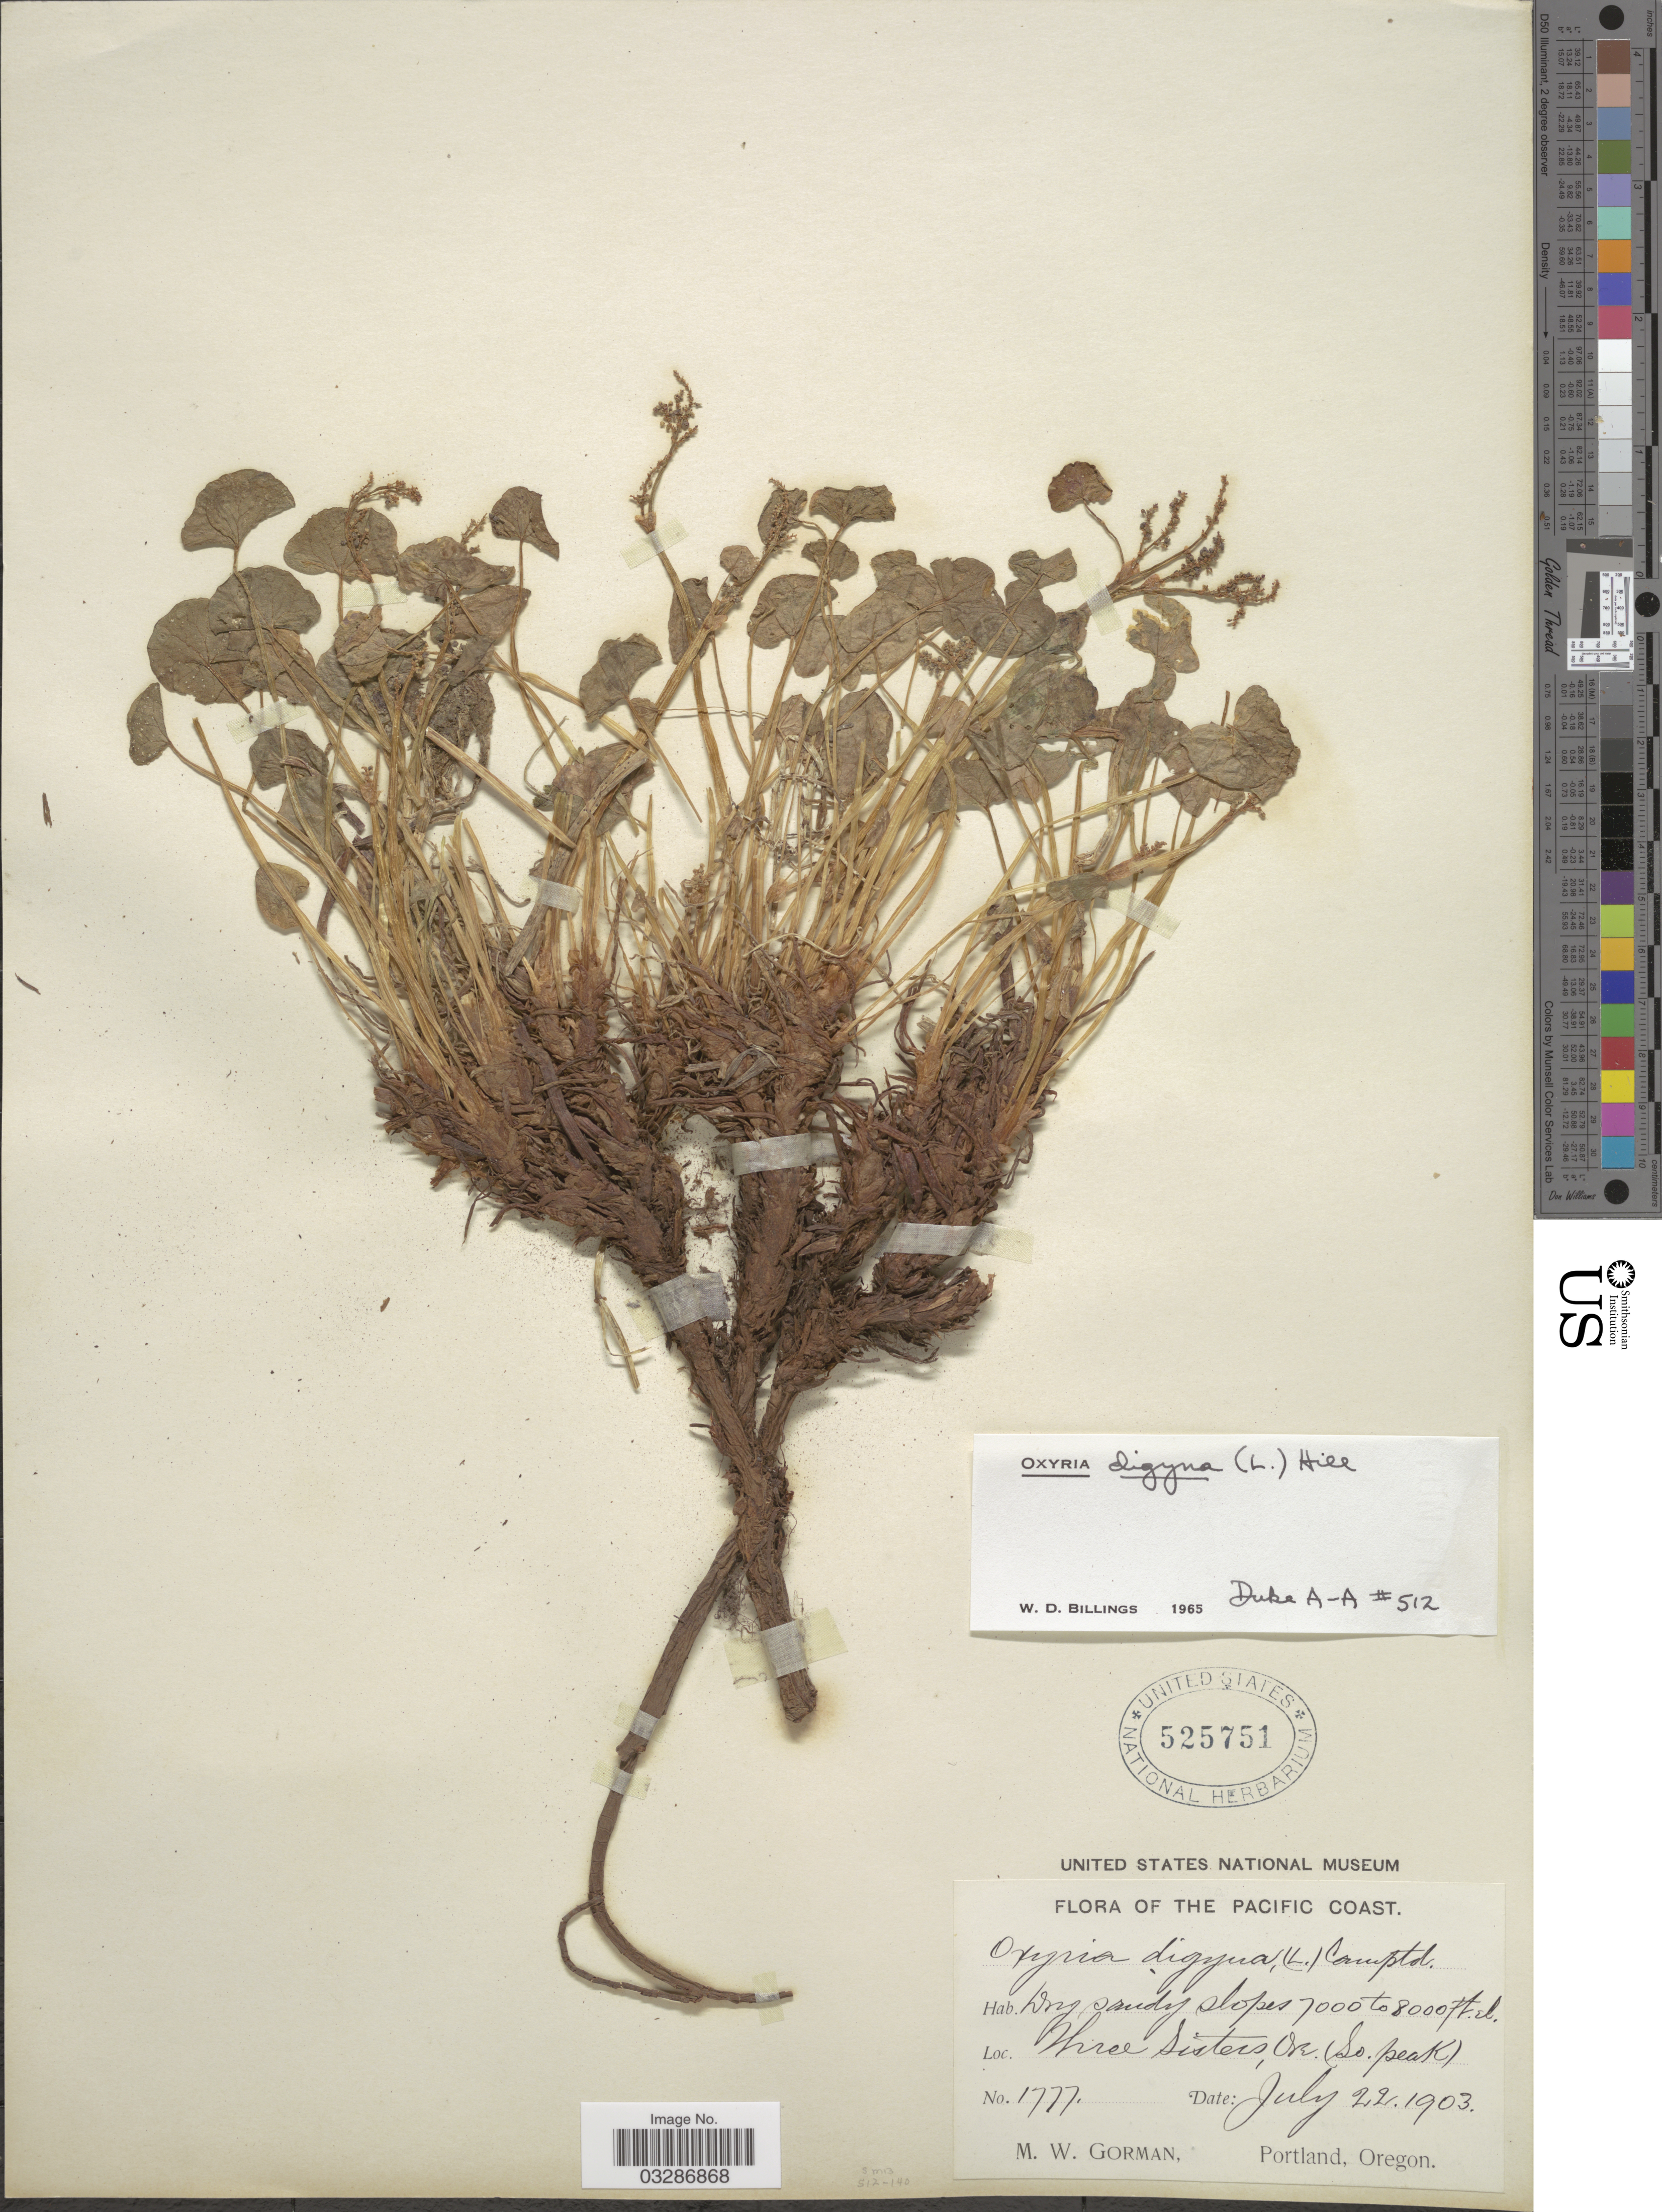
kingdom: Plantae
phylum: Tracheophyta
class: Magnoliopsida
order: Caryophyllales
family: Polygonaceae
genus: Oxyria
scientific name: Oxyria digyna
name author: (L.) Hill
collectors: M. W. Gorman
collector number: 1777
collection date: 1903-07-22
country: United States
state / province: Oregon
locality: The Pacific Coast. Three Sisters. (So. peak).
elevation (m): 2134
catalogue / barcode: US 525751